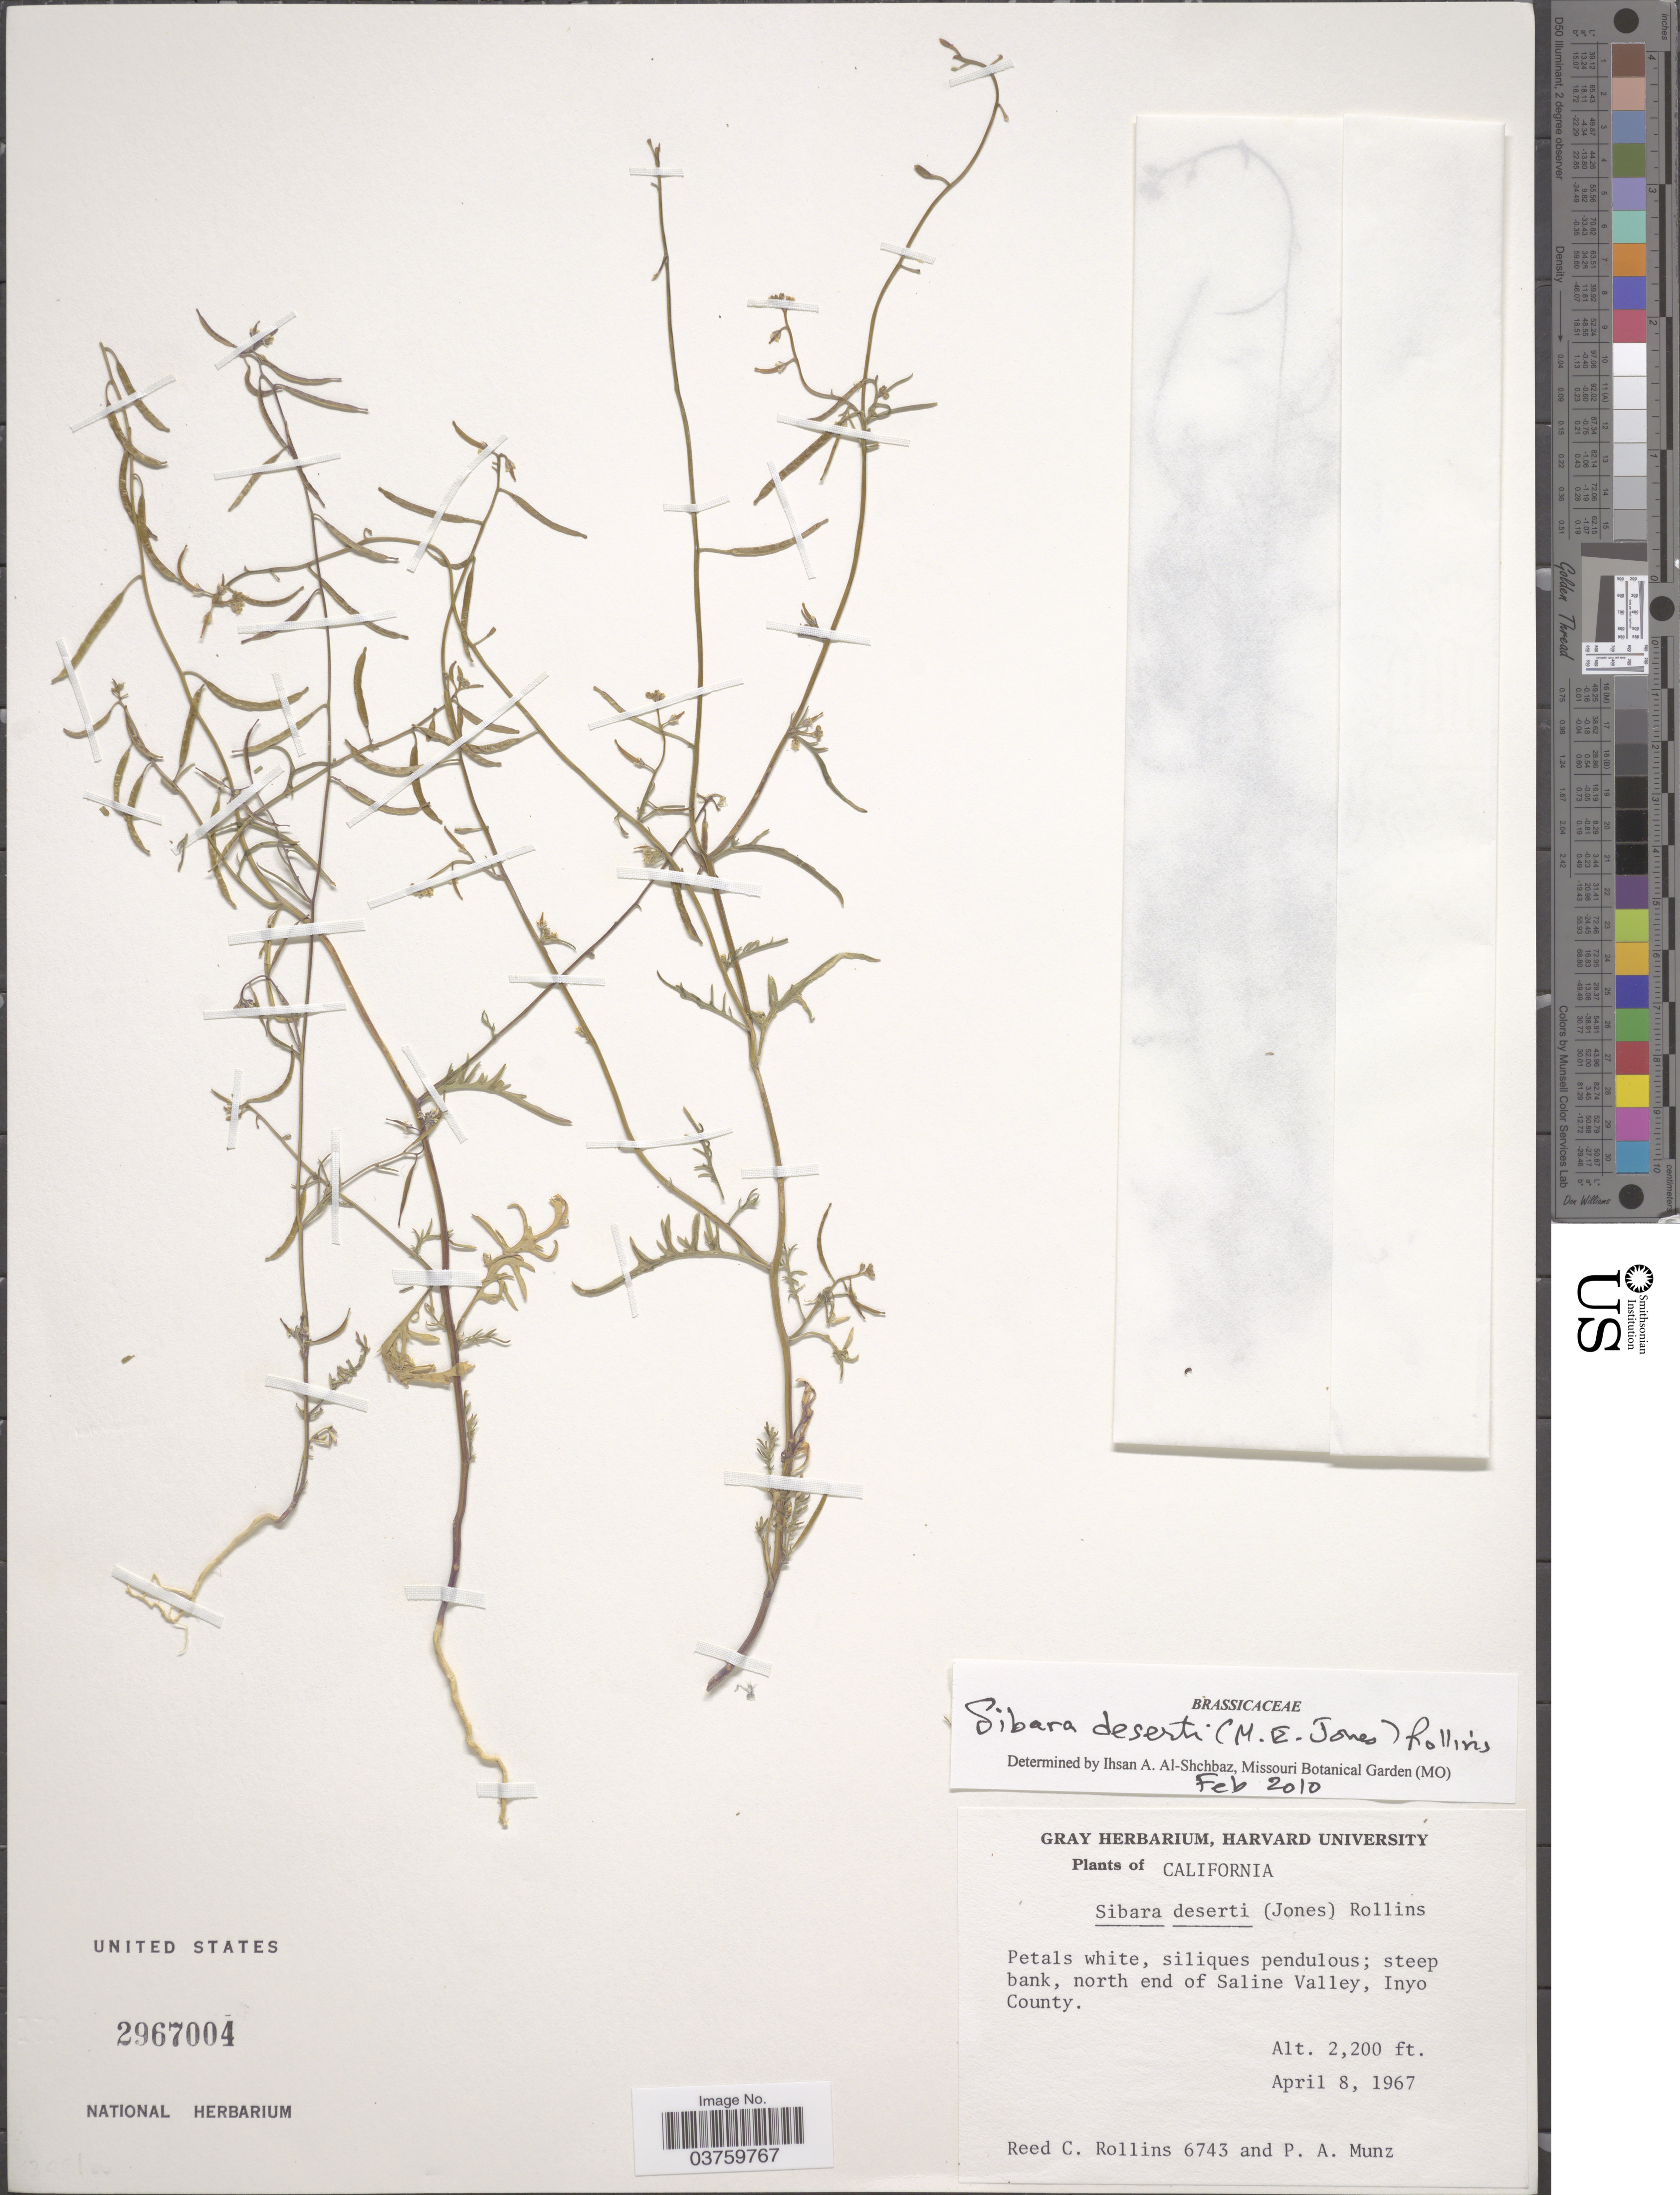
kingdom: Plantae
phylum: Tracheophyta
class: Magnoliopsida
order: Brassicales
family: Brassicaceae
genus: Sibara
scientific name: Sibara deserti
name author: (M.E. Jones) Rollins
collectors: R. C. Rollins & P. A. Munz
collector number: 6743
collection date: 1967-04-08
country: United States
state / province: California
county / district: Inyo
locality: North end of Saline Valley, Inyo County.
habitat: steep bank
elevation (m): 671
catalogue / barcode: US 2967004